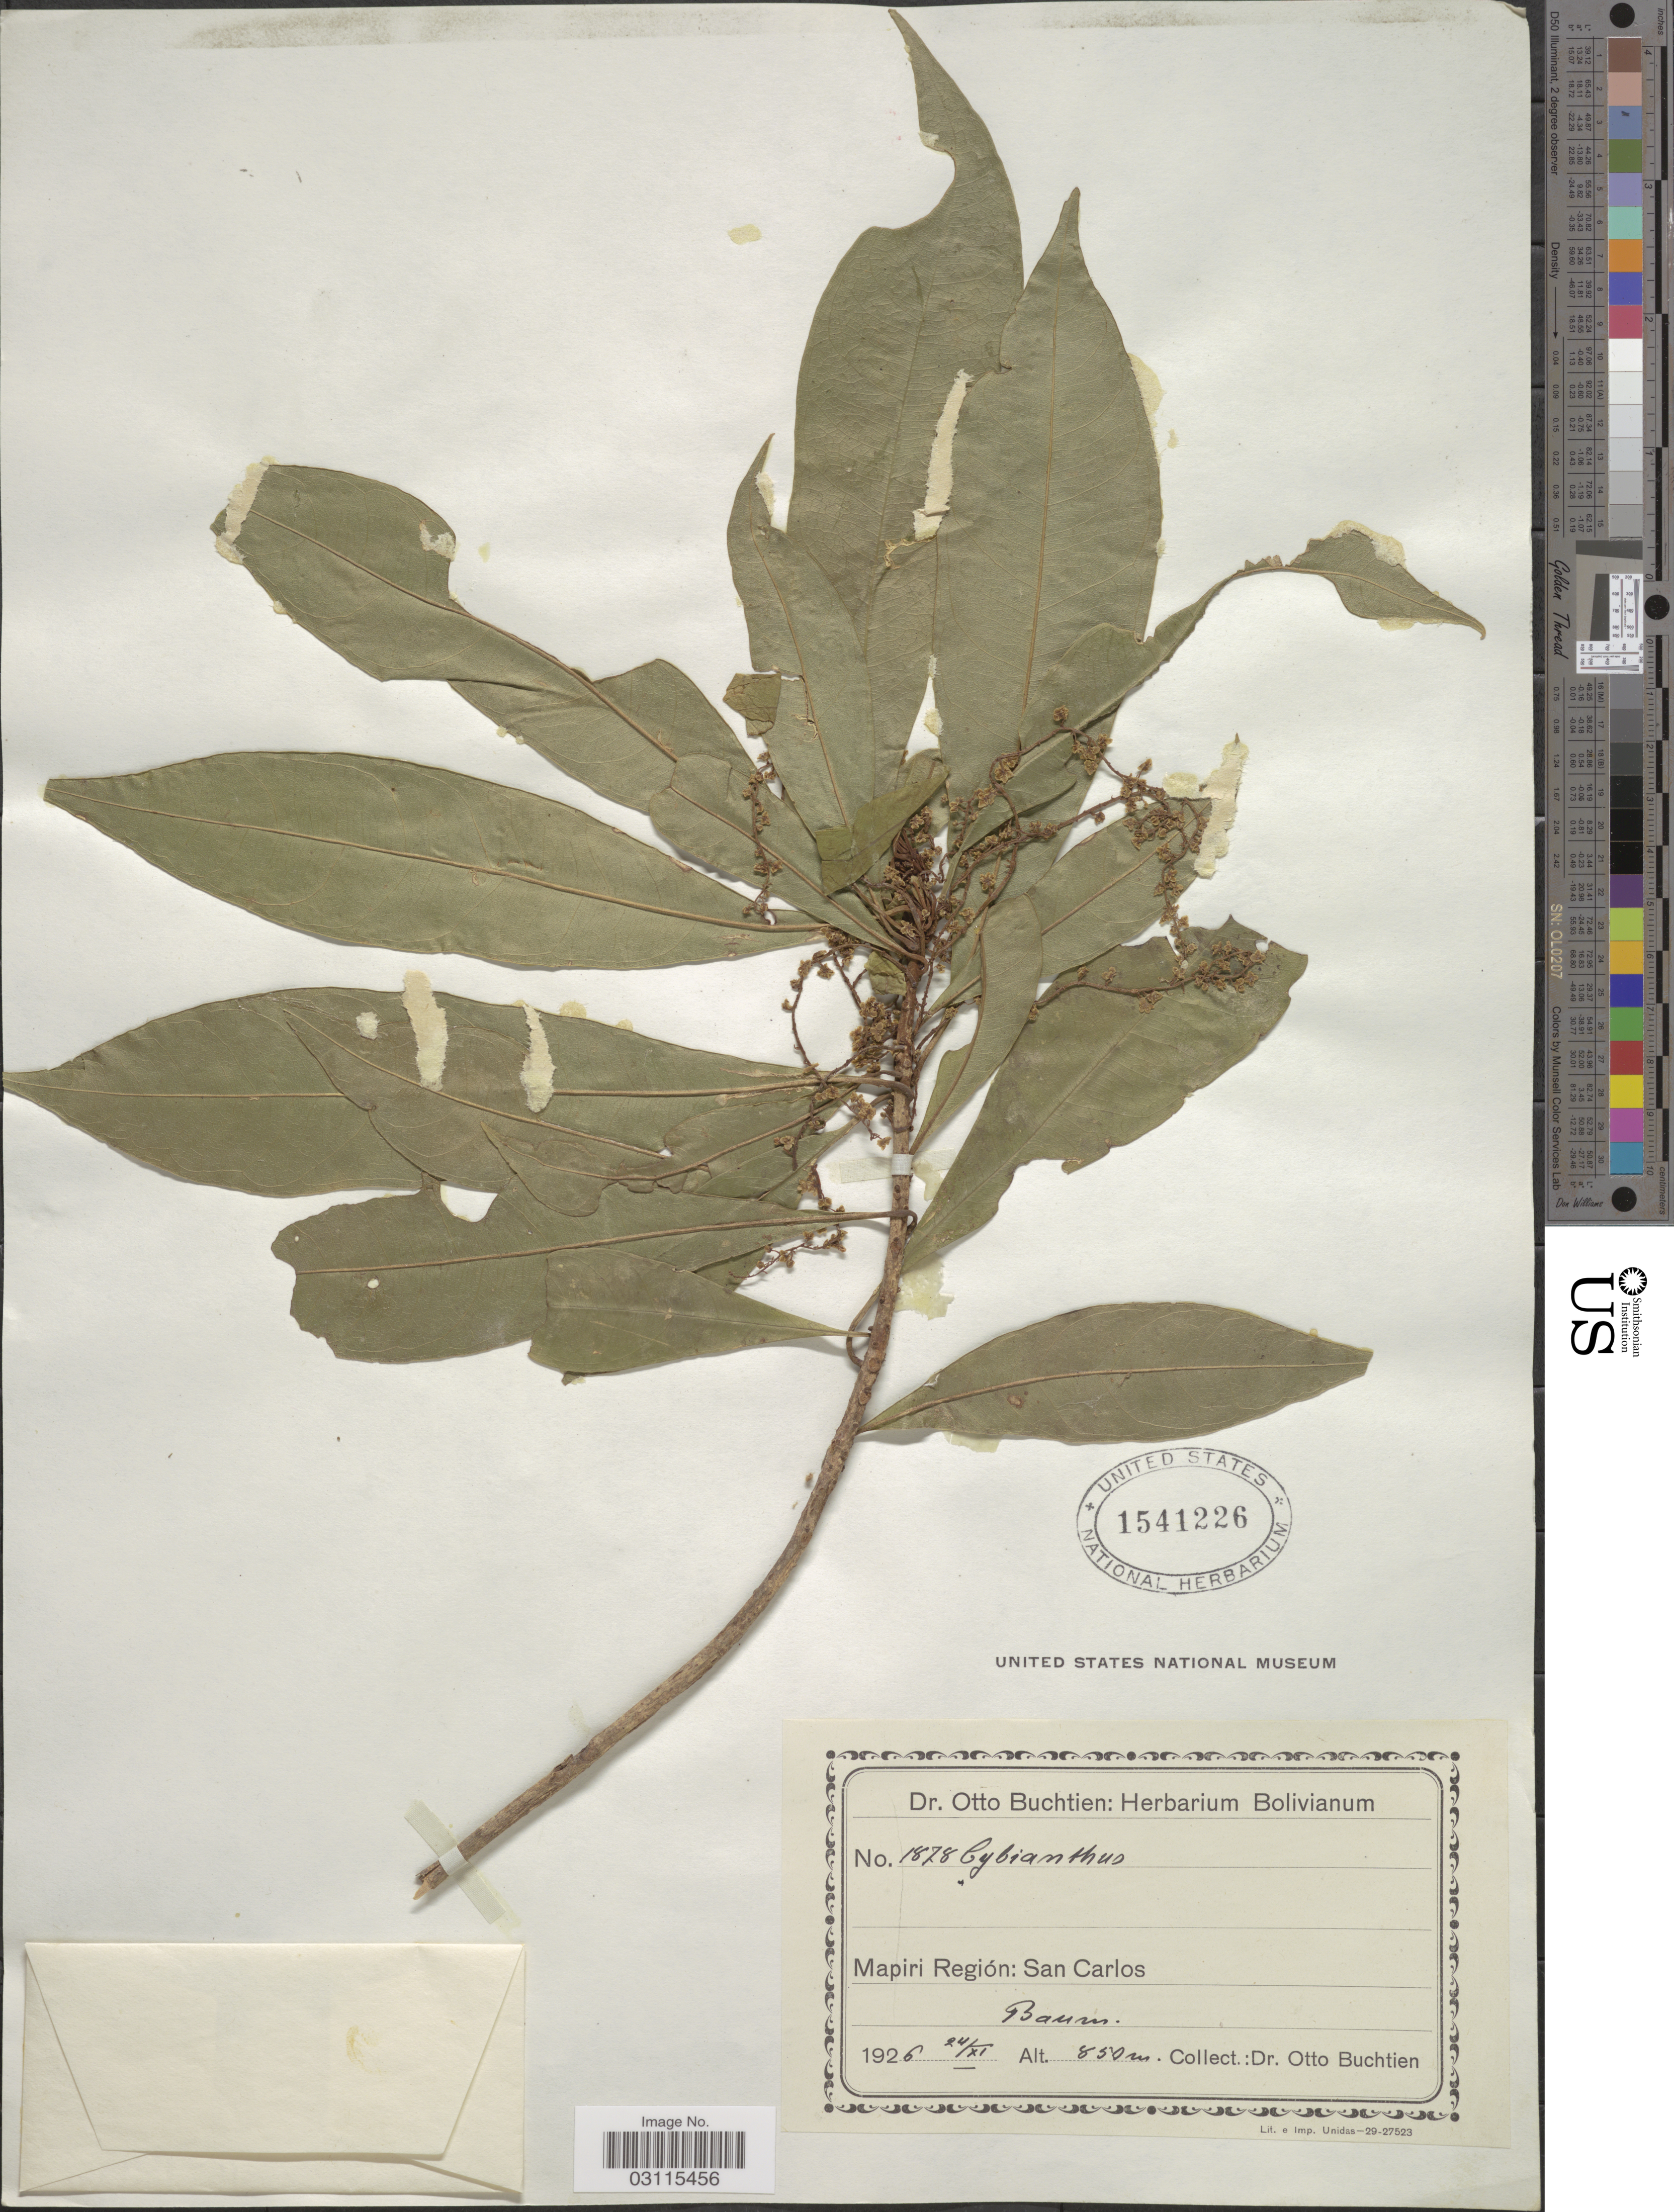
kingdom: Plantae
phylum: Tracheophyta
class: Magnoliopsida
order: Ericales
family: Primulaceae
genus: Cybianthus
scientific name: Cybianthus sp.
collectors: O. Buchtien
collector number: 1878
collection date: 1926-11-24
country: Bolivia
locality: Mapiri Región: San Carlos. Baum.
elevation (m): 850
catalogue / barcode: US 1541226